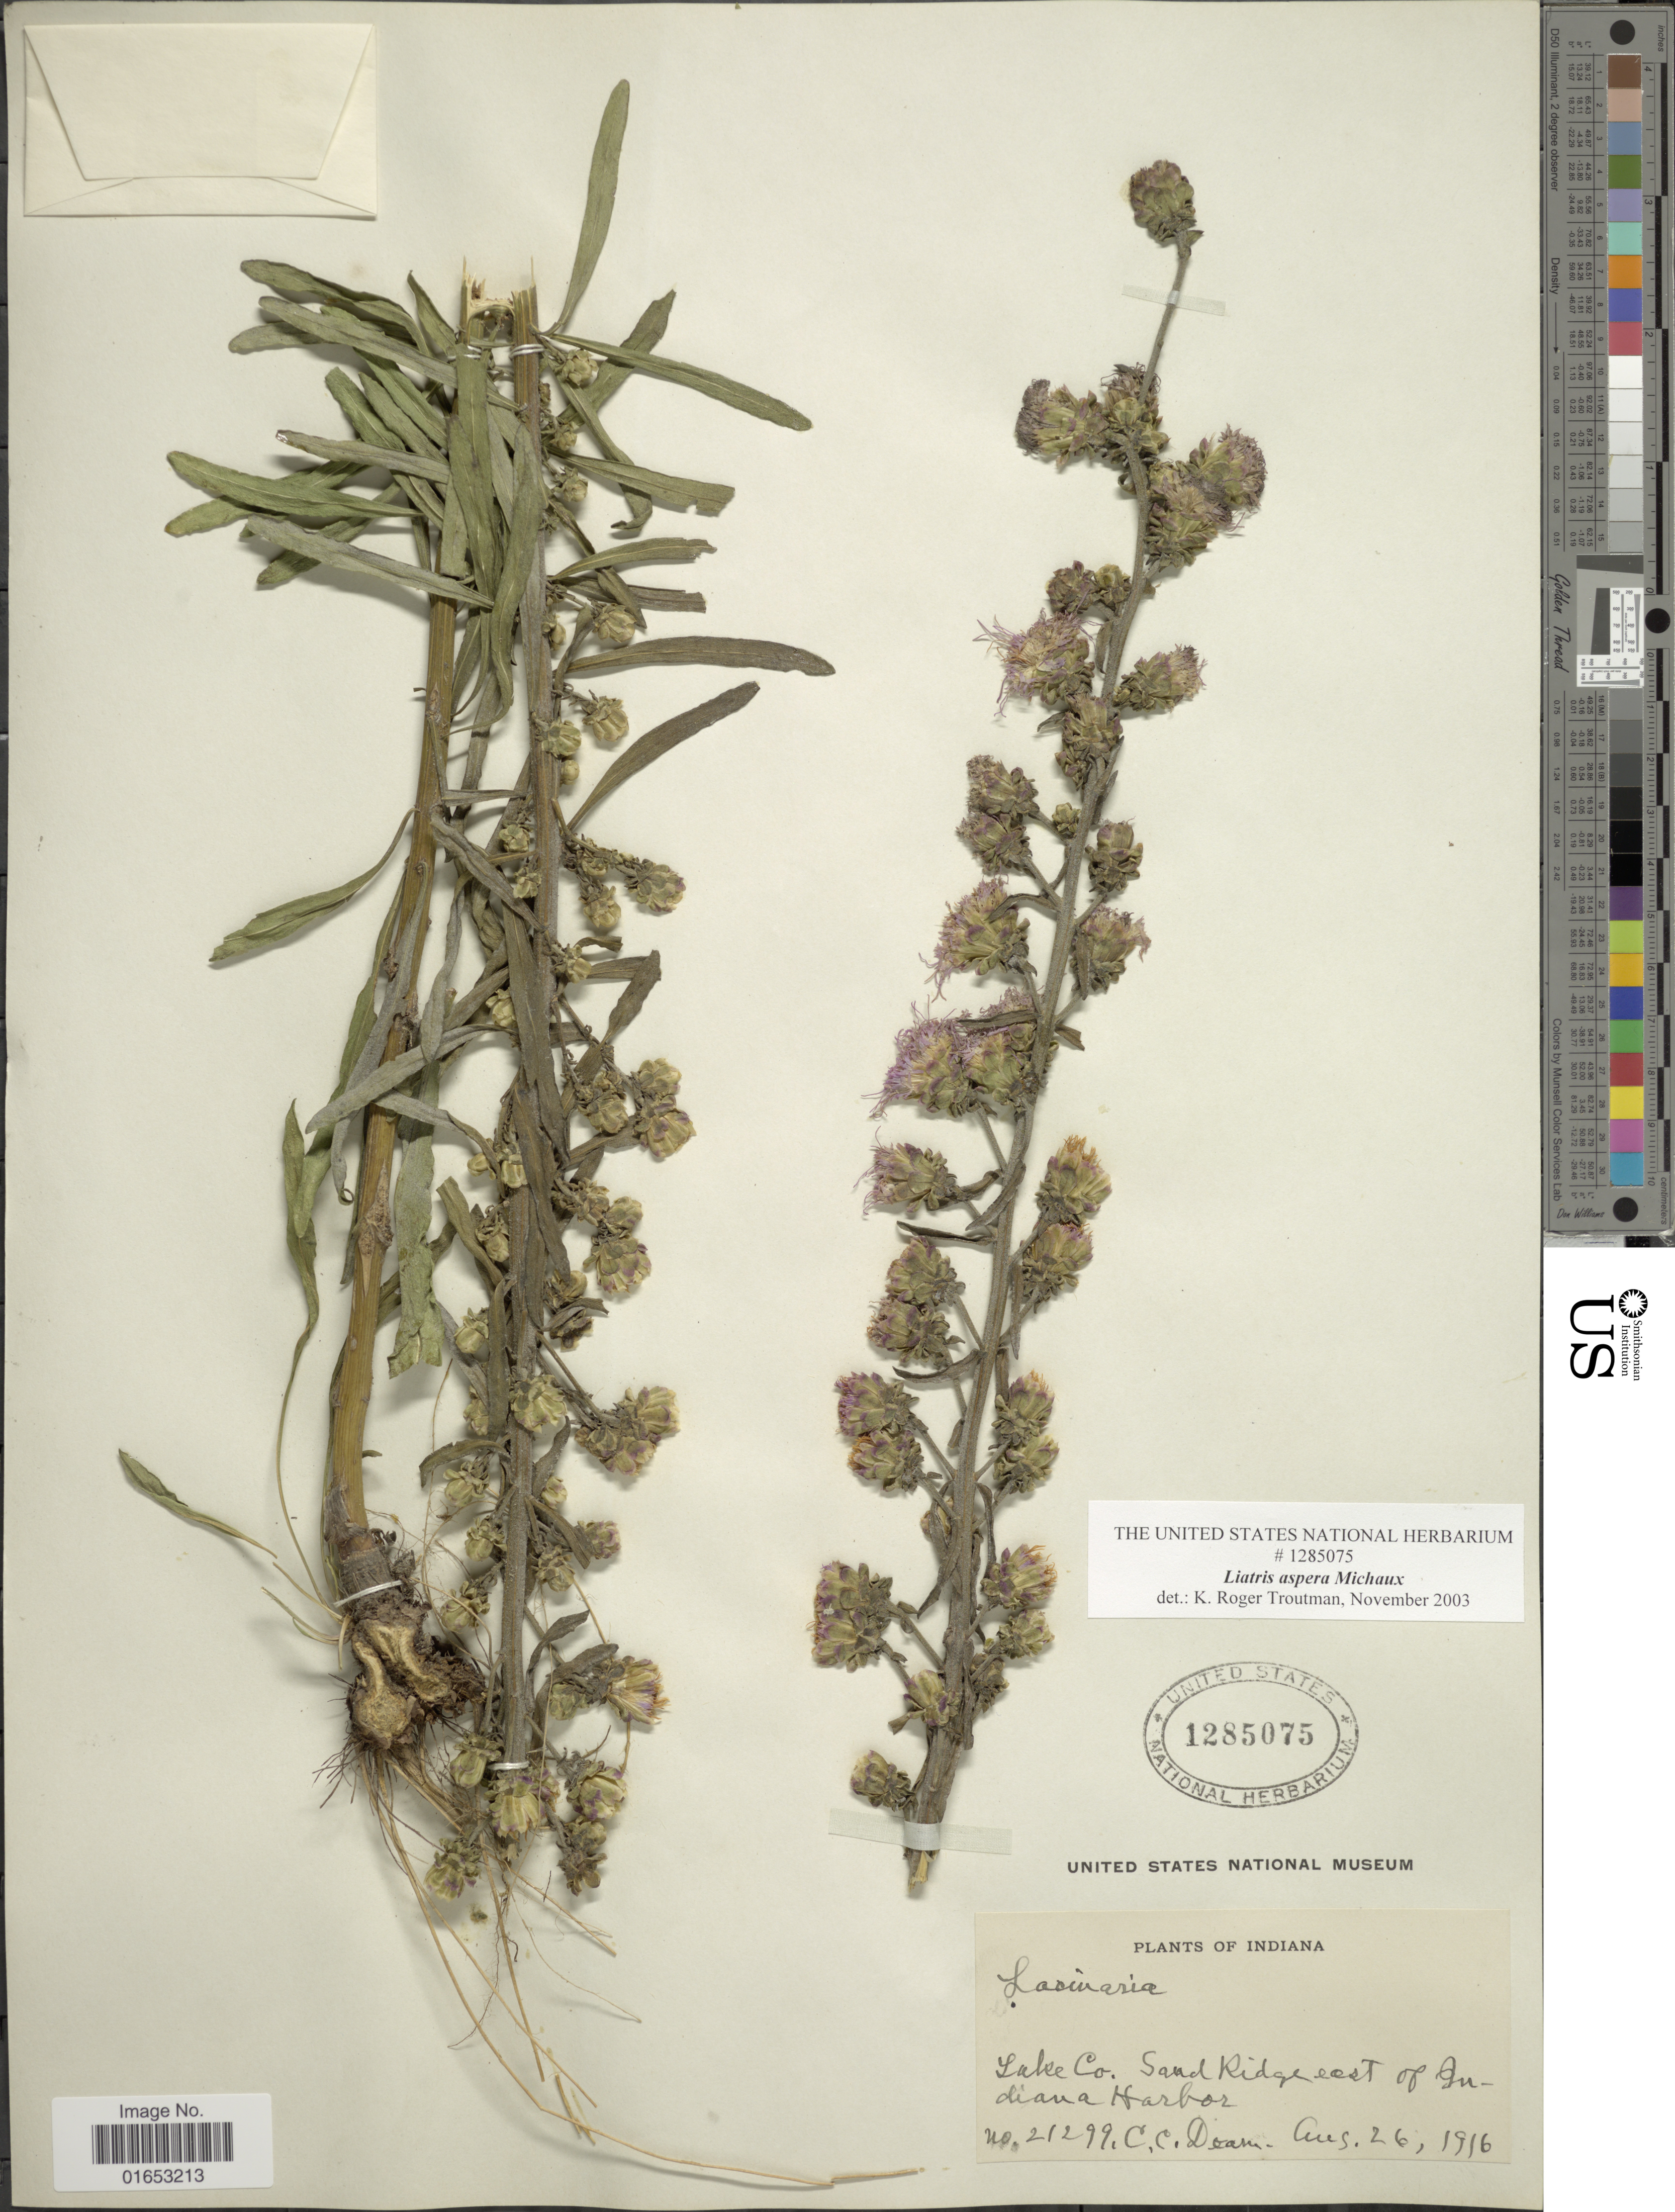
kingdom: Plantae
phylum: Tracheophyta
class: Magnoliopsida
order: Asterales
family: Asteraceae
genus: Liatris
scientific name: Liatris aspera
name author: Michx.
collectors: C. C. Deam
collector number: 21299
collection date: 1916-08-26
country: United States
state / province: Indiana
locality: Lake Co., Sand ridge east of Indiana Harbor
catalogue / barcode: US 1285075